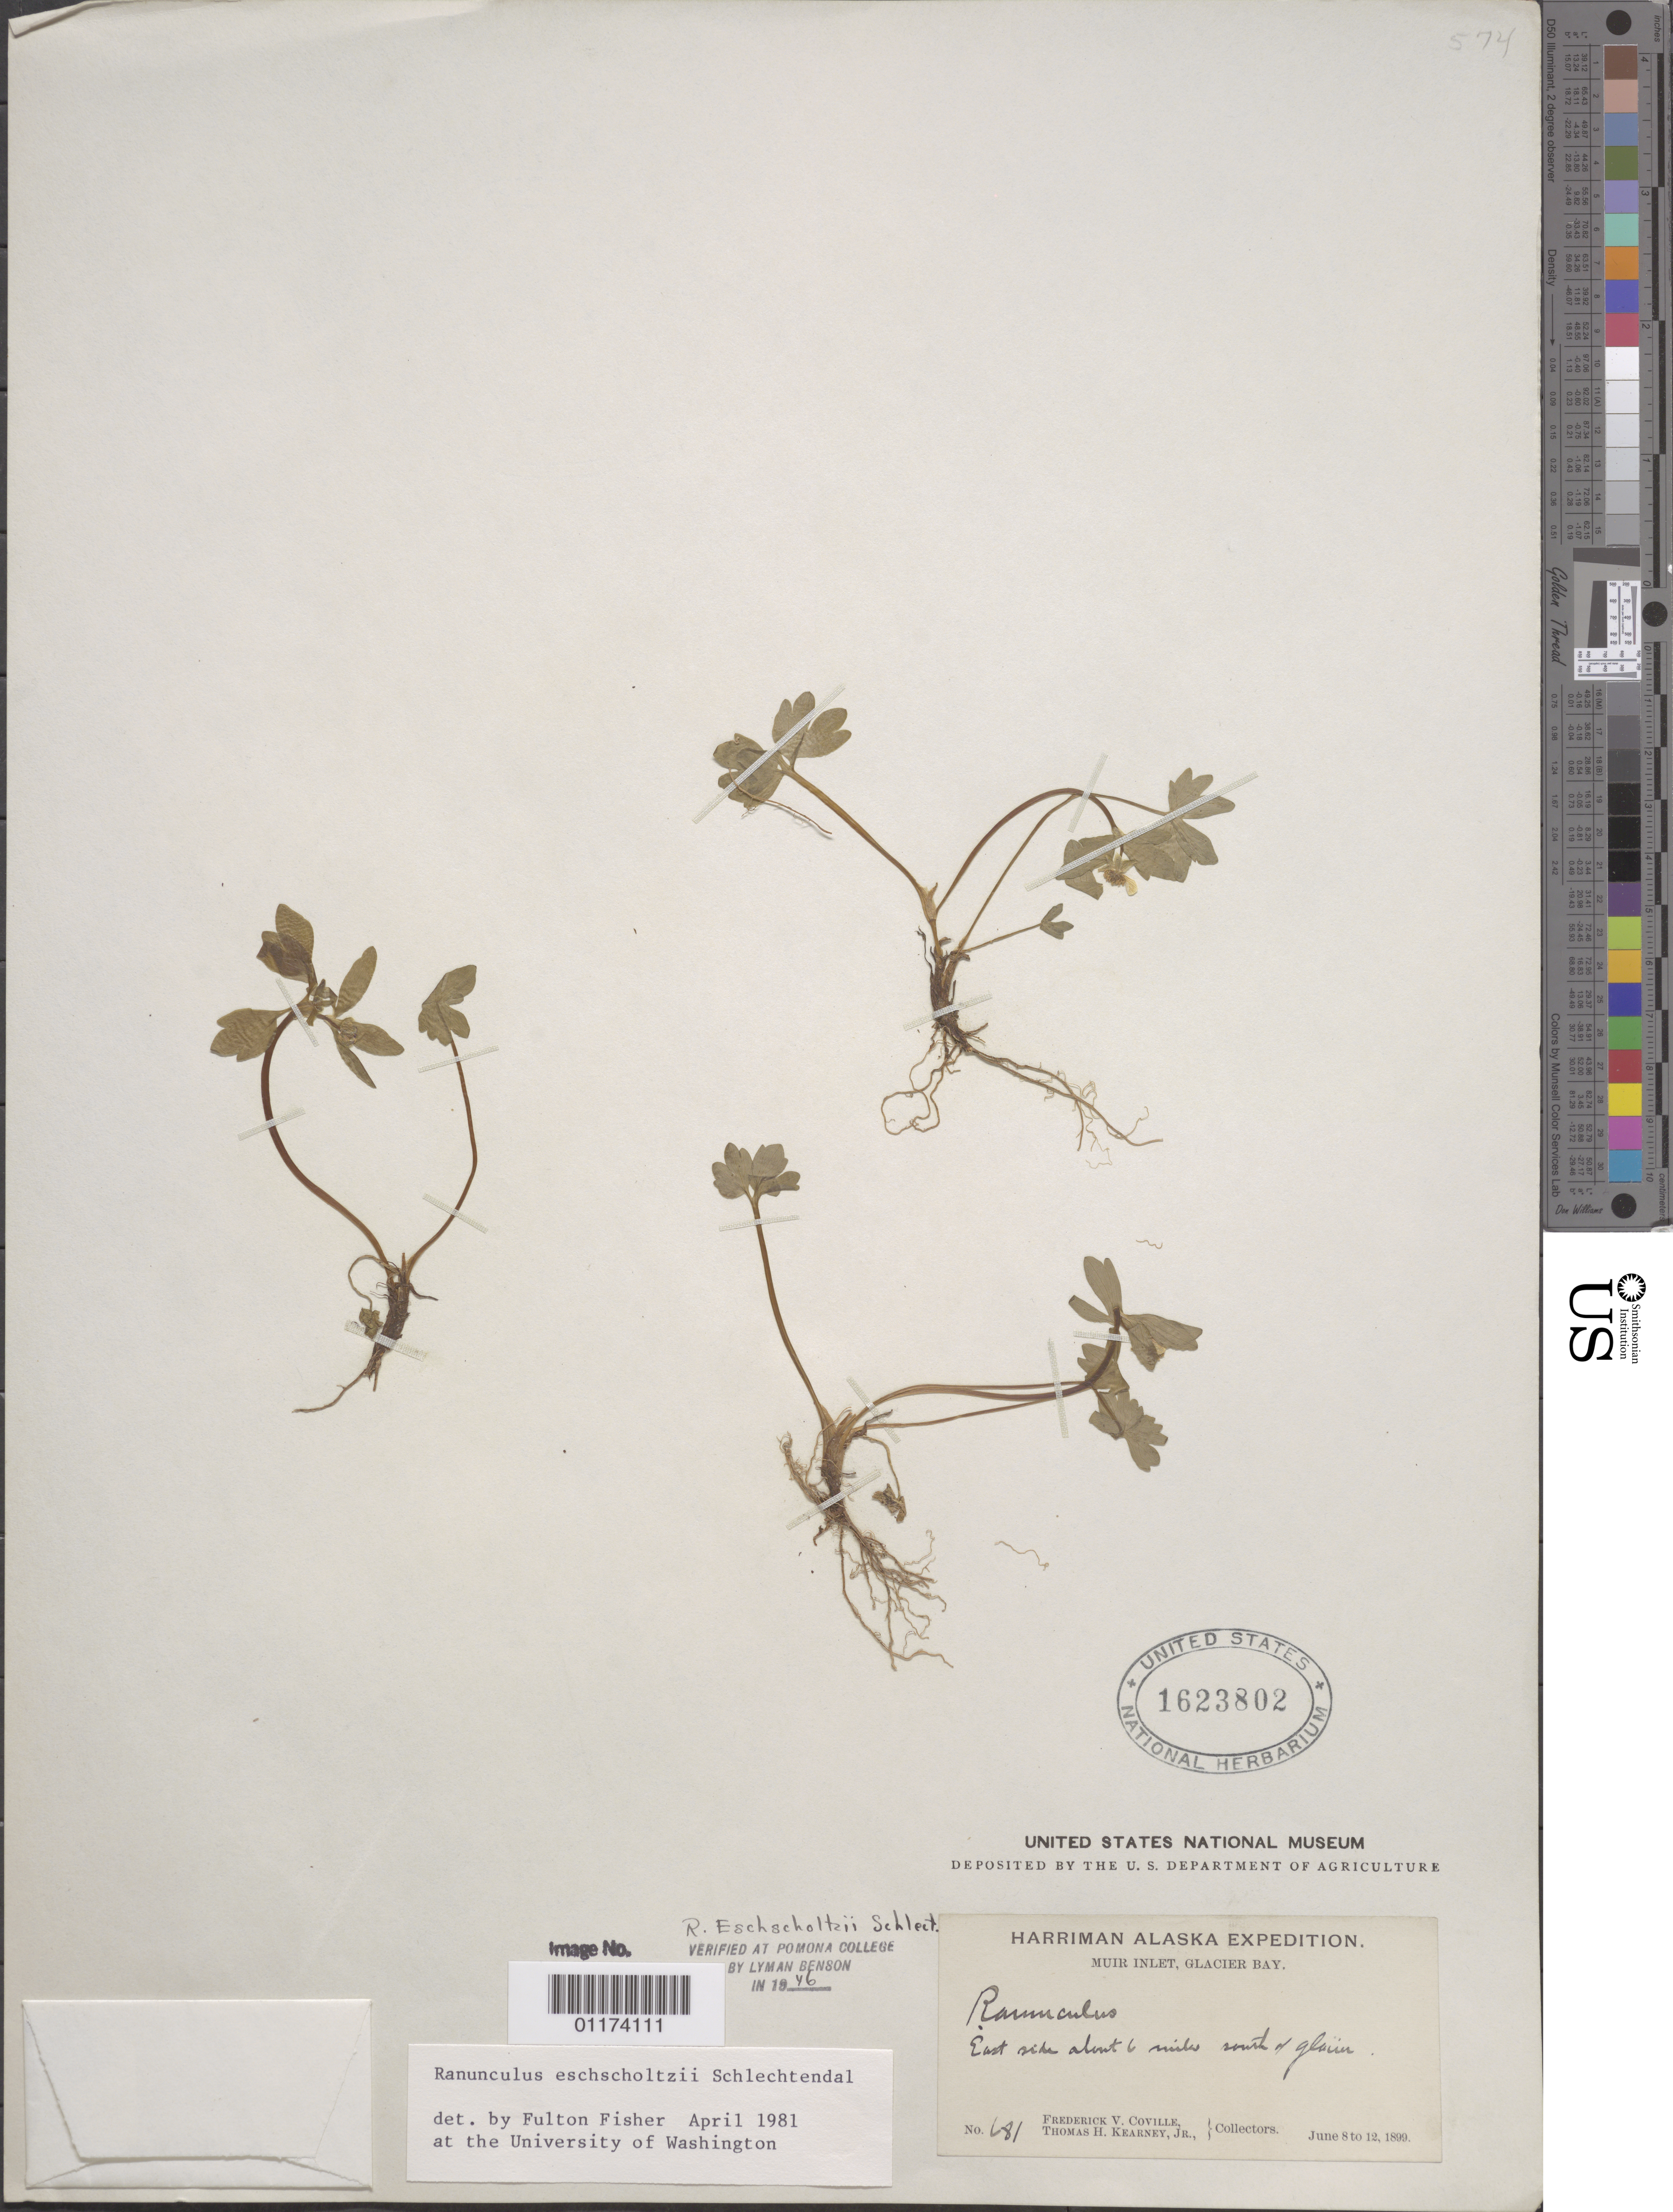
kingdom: Plantae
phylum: Tracheophyta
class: Magnoliopsida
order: Ranunculales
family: Ranunculaceae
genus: Ranunculus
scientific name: Ranunculus eschscholtzii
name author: Schltdl.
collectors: F. V. Coville & T. H. Kearney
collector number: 681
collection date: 1899-06-08/1899-06-12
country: United States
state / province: Alaska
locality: Muir Inlet, Glacier Bay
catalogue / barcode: US 1623802